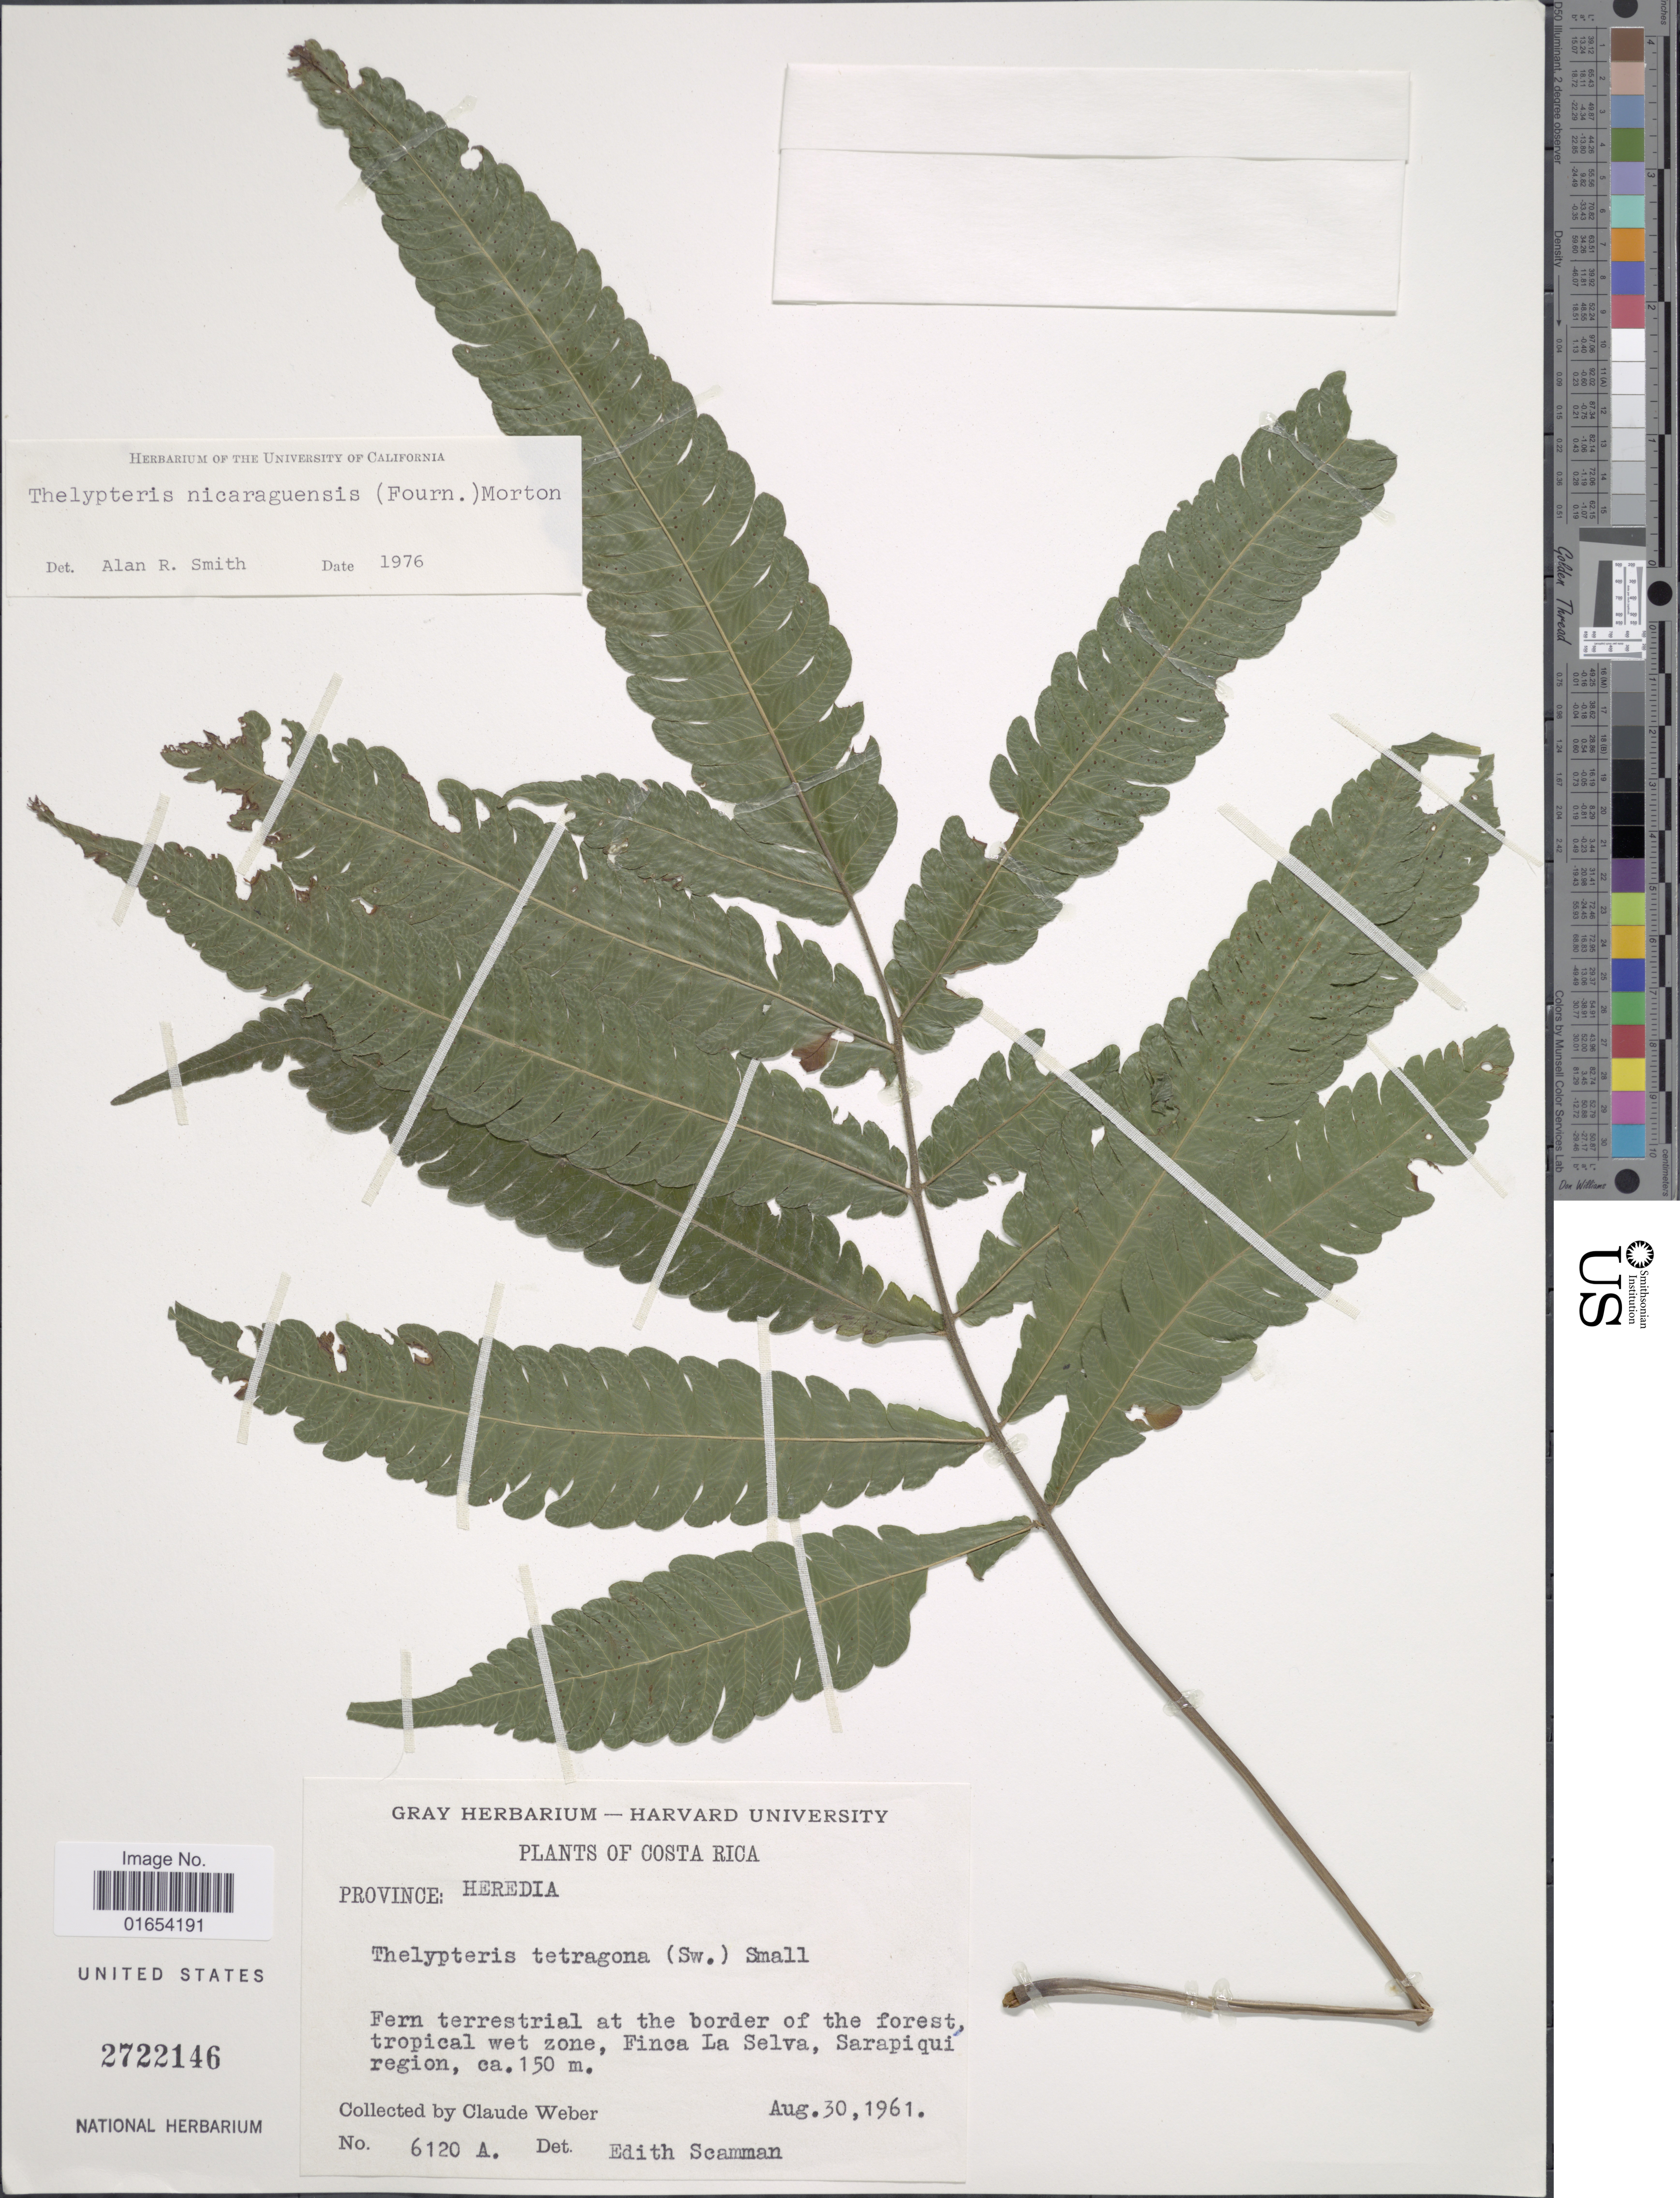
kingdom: Plantae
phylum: Tracheophyta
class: Polypodiopsida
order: Polypodiales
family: Thelypteridaceae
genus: Goniopteris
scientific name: Goniopteris nicaraguensis (C. Chr.) comb. nov., ined 2015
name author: (C. Chr.)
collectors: C. Weber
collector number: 6120A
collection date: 1961-08-30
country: Costa Rica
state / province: Heredia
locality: Fern terrestrial at the border of the forest tropical wet zone, Finca La Selva, Sarapiqui region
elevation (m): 150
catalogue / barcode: US 2722146